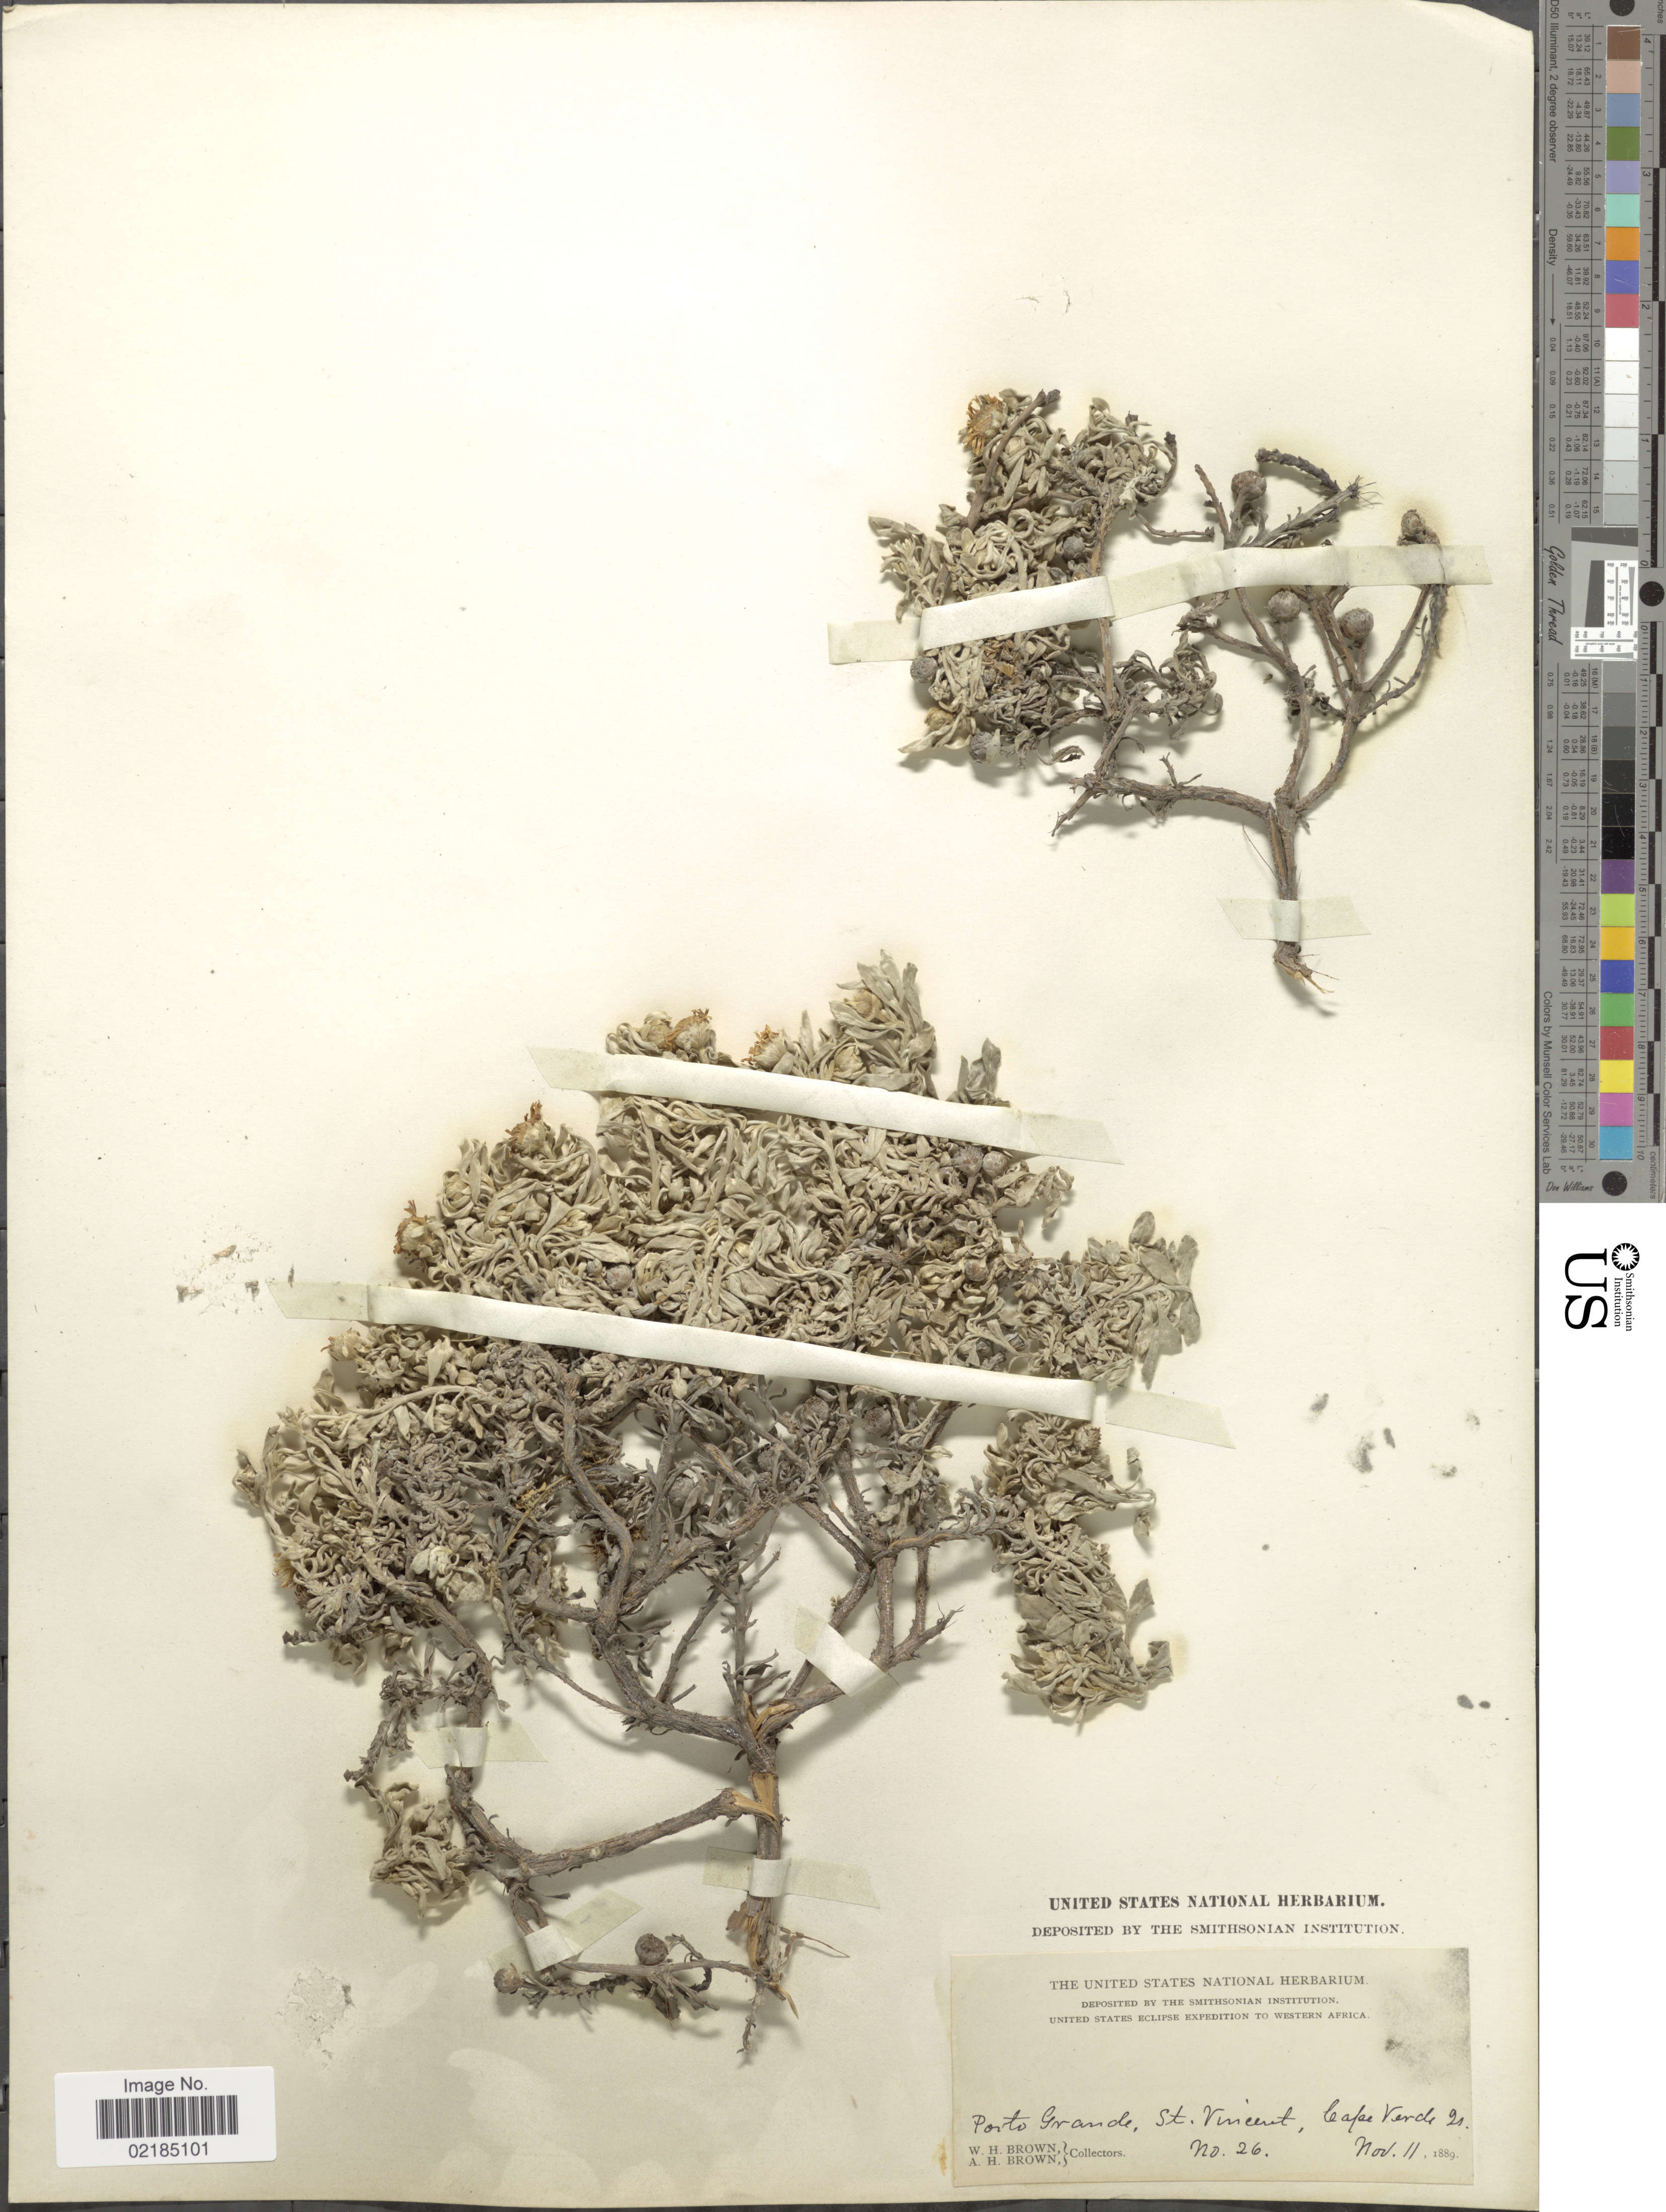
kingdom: Plantae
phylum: Tracheophyta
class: Magnoliopsida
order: Asterales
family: Asteraceae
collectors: W. H. Brown & A. H. Brown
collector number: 26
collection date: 1889-11-11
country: Cape Verde Islands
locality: Porto Grande, St. Vicent, Cape Verde Is.